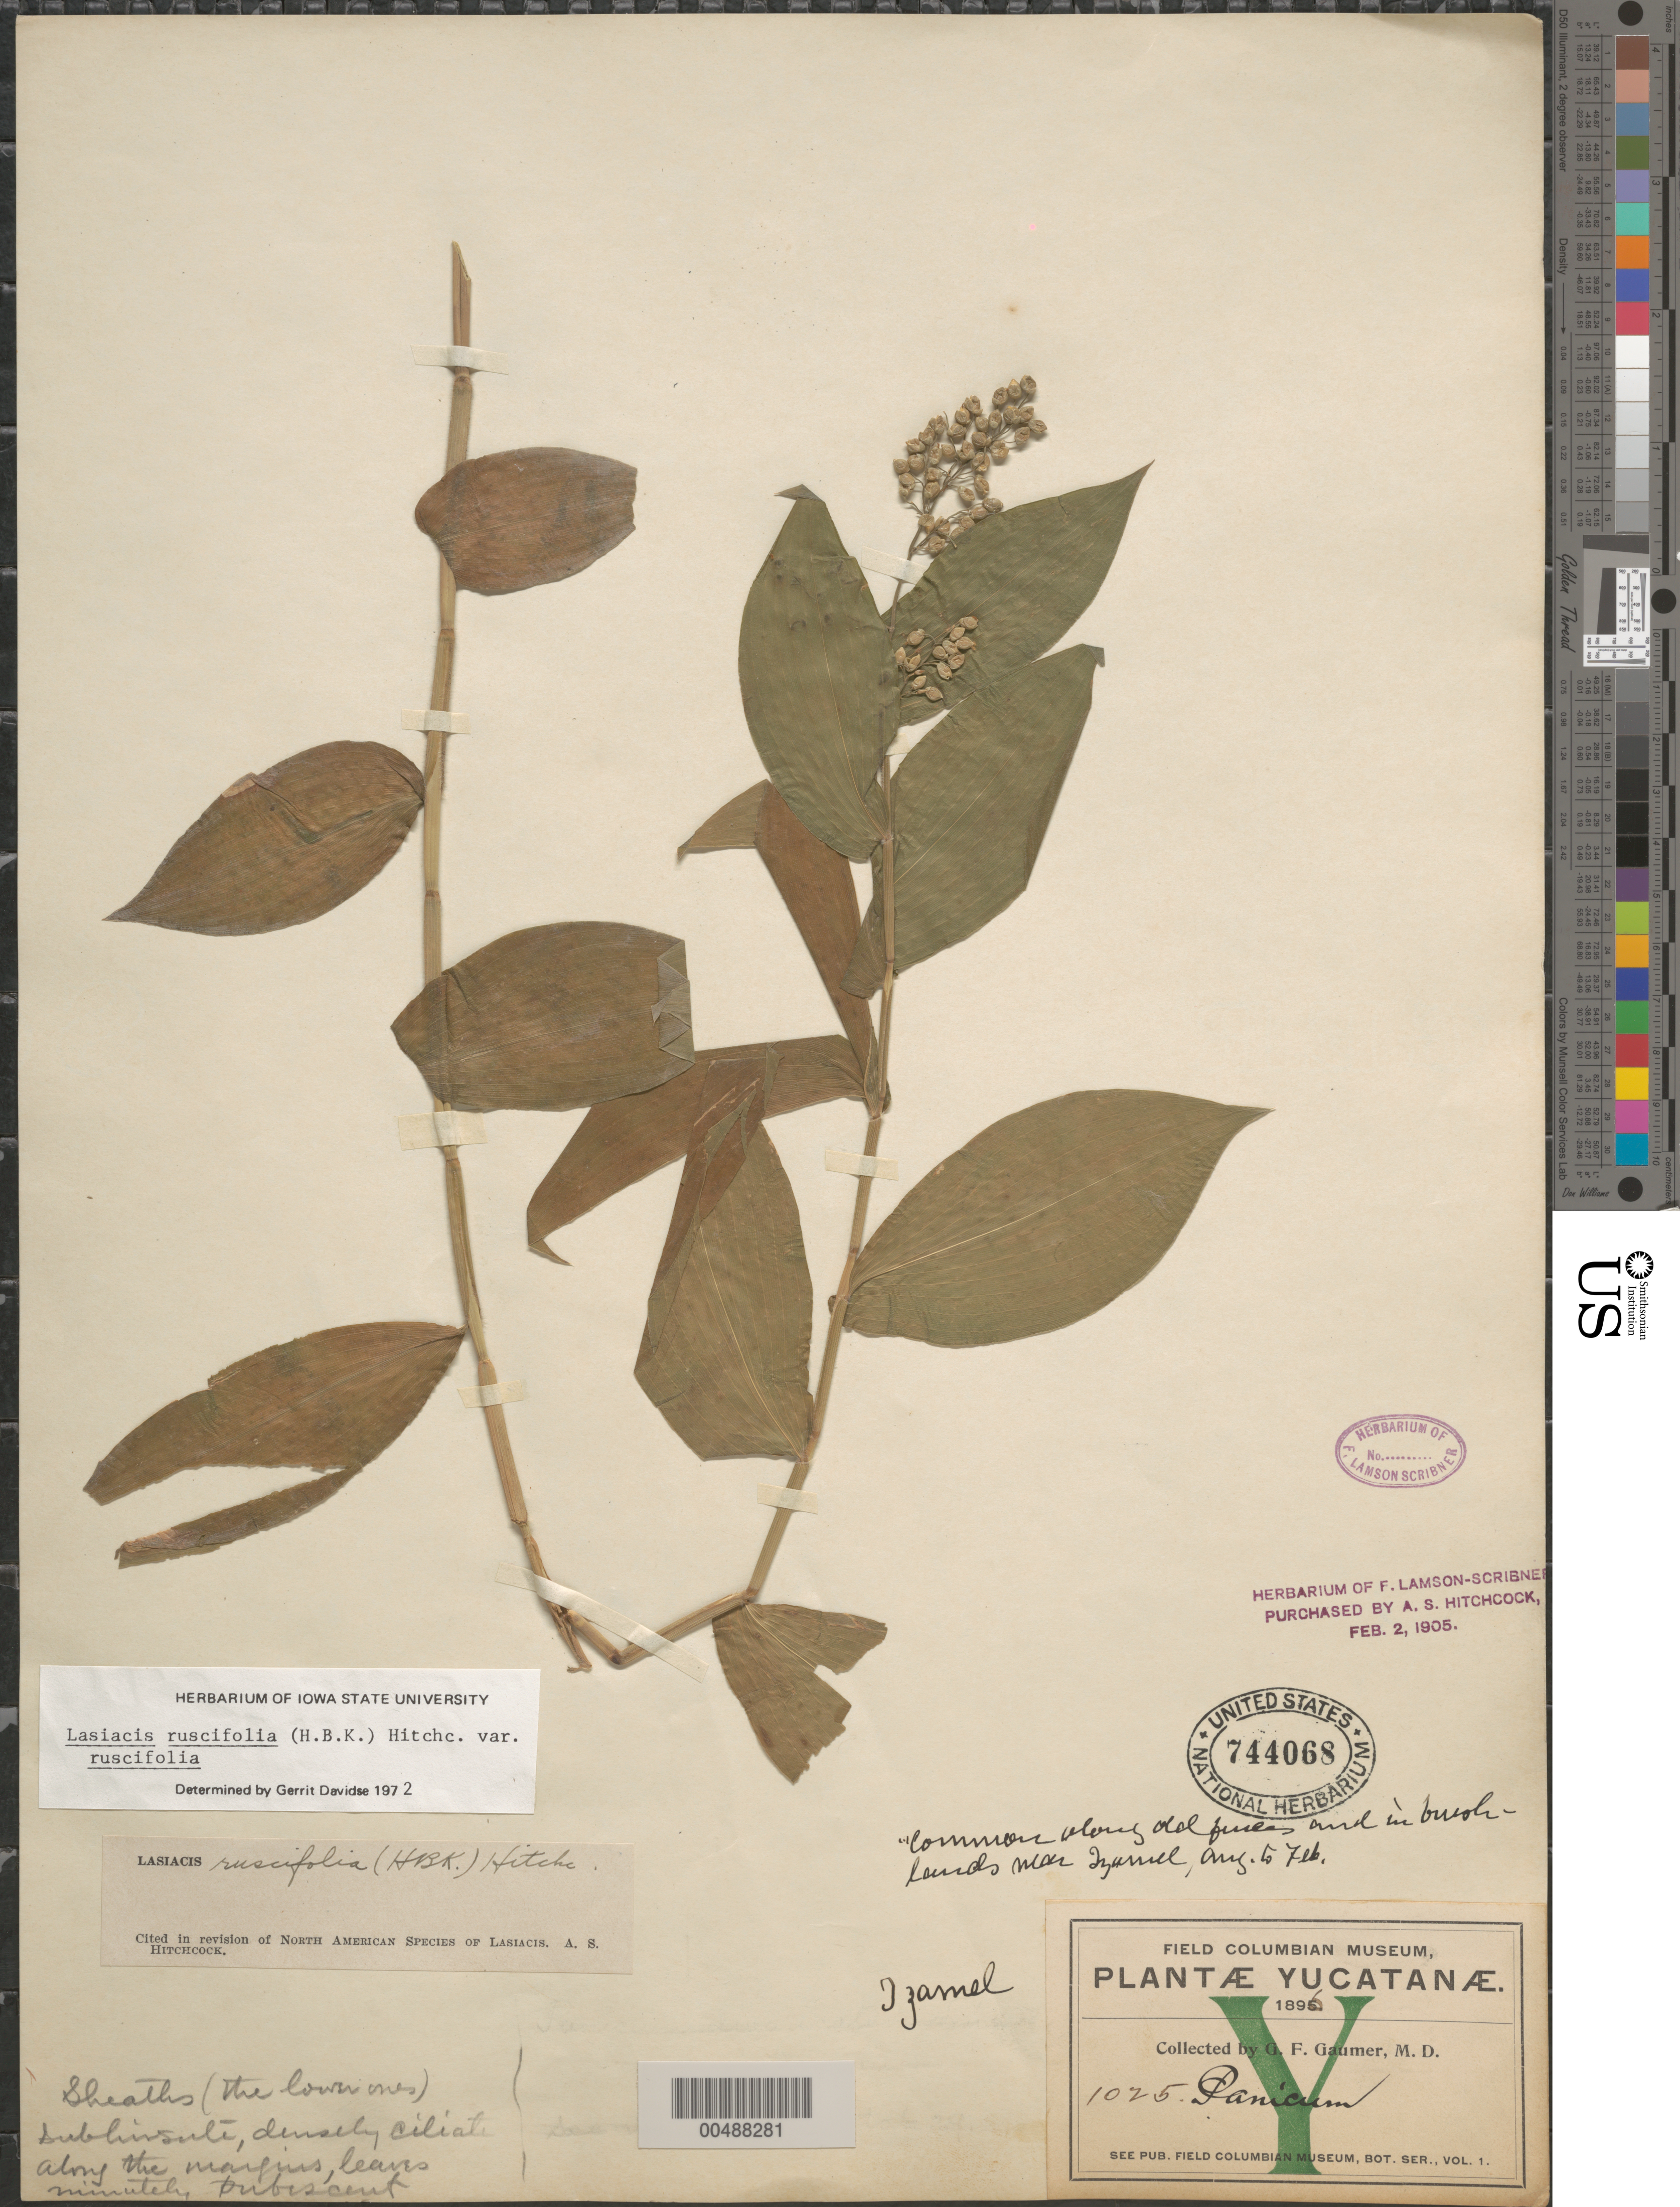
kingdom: Plantae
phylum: Tracheophyta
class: Liliopsida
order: Poales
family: Poaceae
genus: Lasiacis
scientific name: Lasiacis ruscifolia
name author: (Kunth) Hitchc.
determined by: Davidse, Gerrit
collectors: G. F. Gaumer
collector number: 1025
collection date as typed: Aug 1896 to Feb 1896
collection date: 1896-02/1896-08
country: Mexico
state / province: Yucatan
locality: Mar Izamal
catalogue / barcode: US 744068